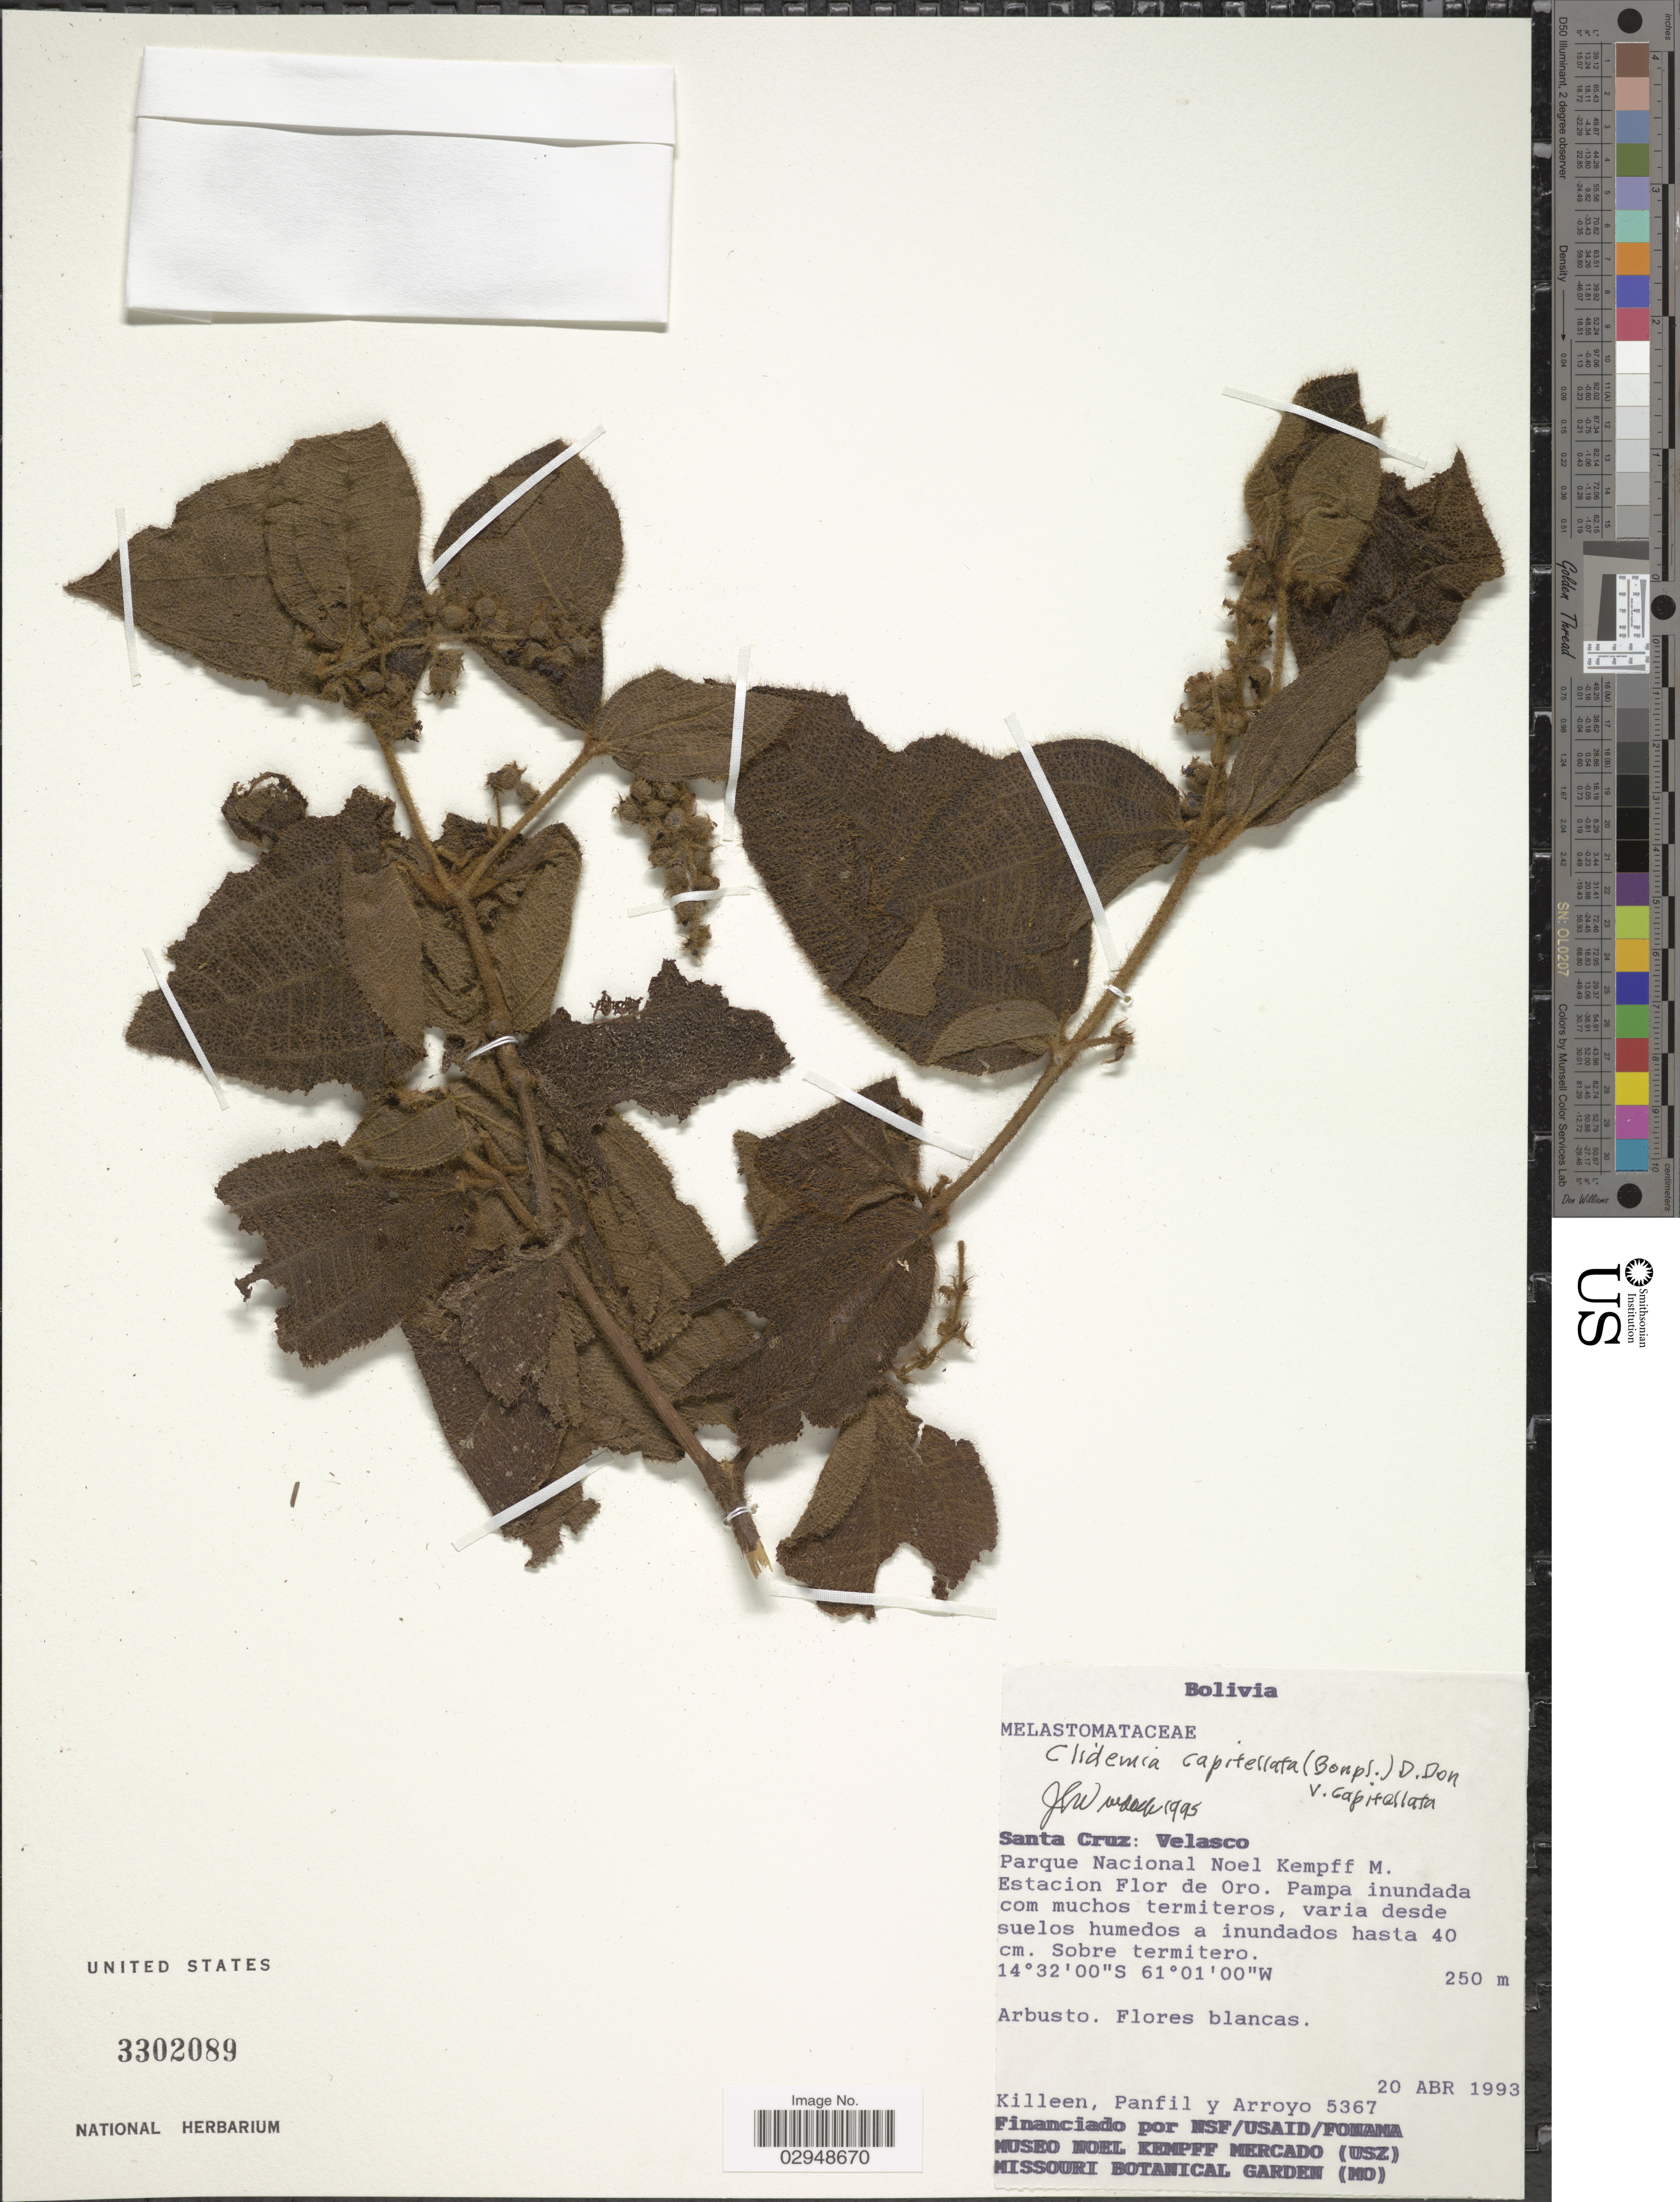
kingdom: Plantae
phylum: Tracheophyta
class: Magnoliopsida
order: Myrtales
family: Melastomataceae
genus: Clidemia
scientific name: Clidemia capitellata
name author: (Bonpl.) D. Don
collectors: Killeen, --, -- Panfil & Arroyo, --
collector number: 5367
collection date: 1993-04-20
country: Bolivia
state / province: Santa Cruz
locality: Velasco. Parque Nacional Noel Kempff M. Estacion Flor de Oro.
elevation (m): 250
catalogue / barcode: US 3302089